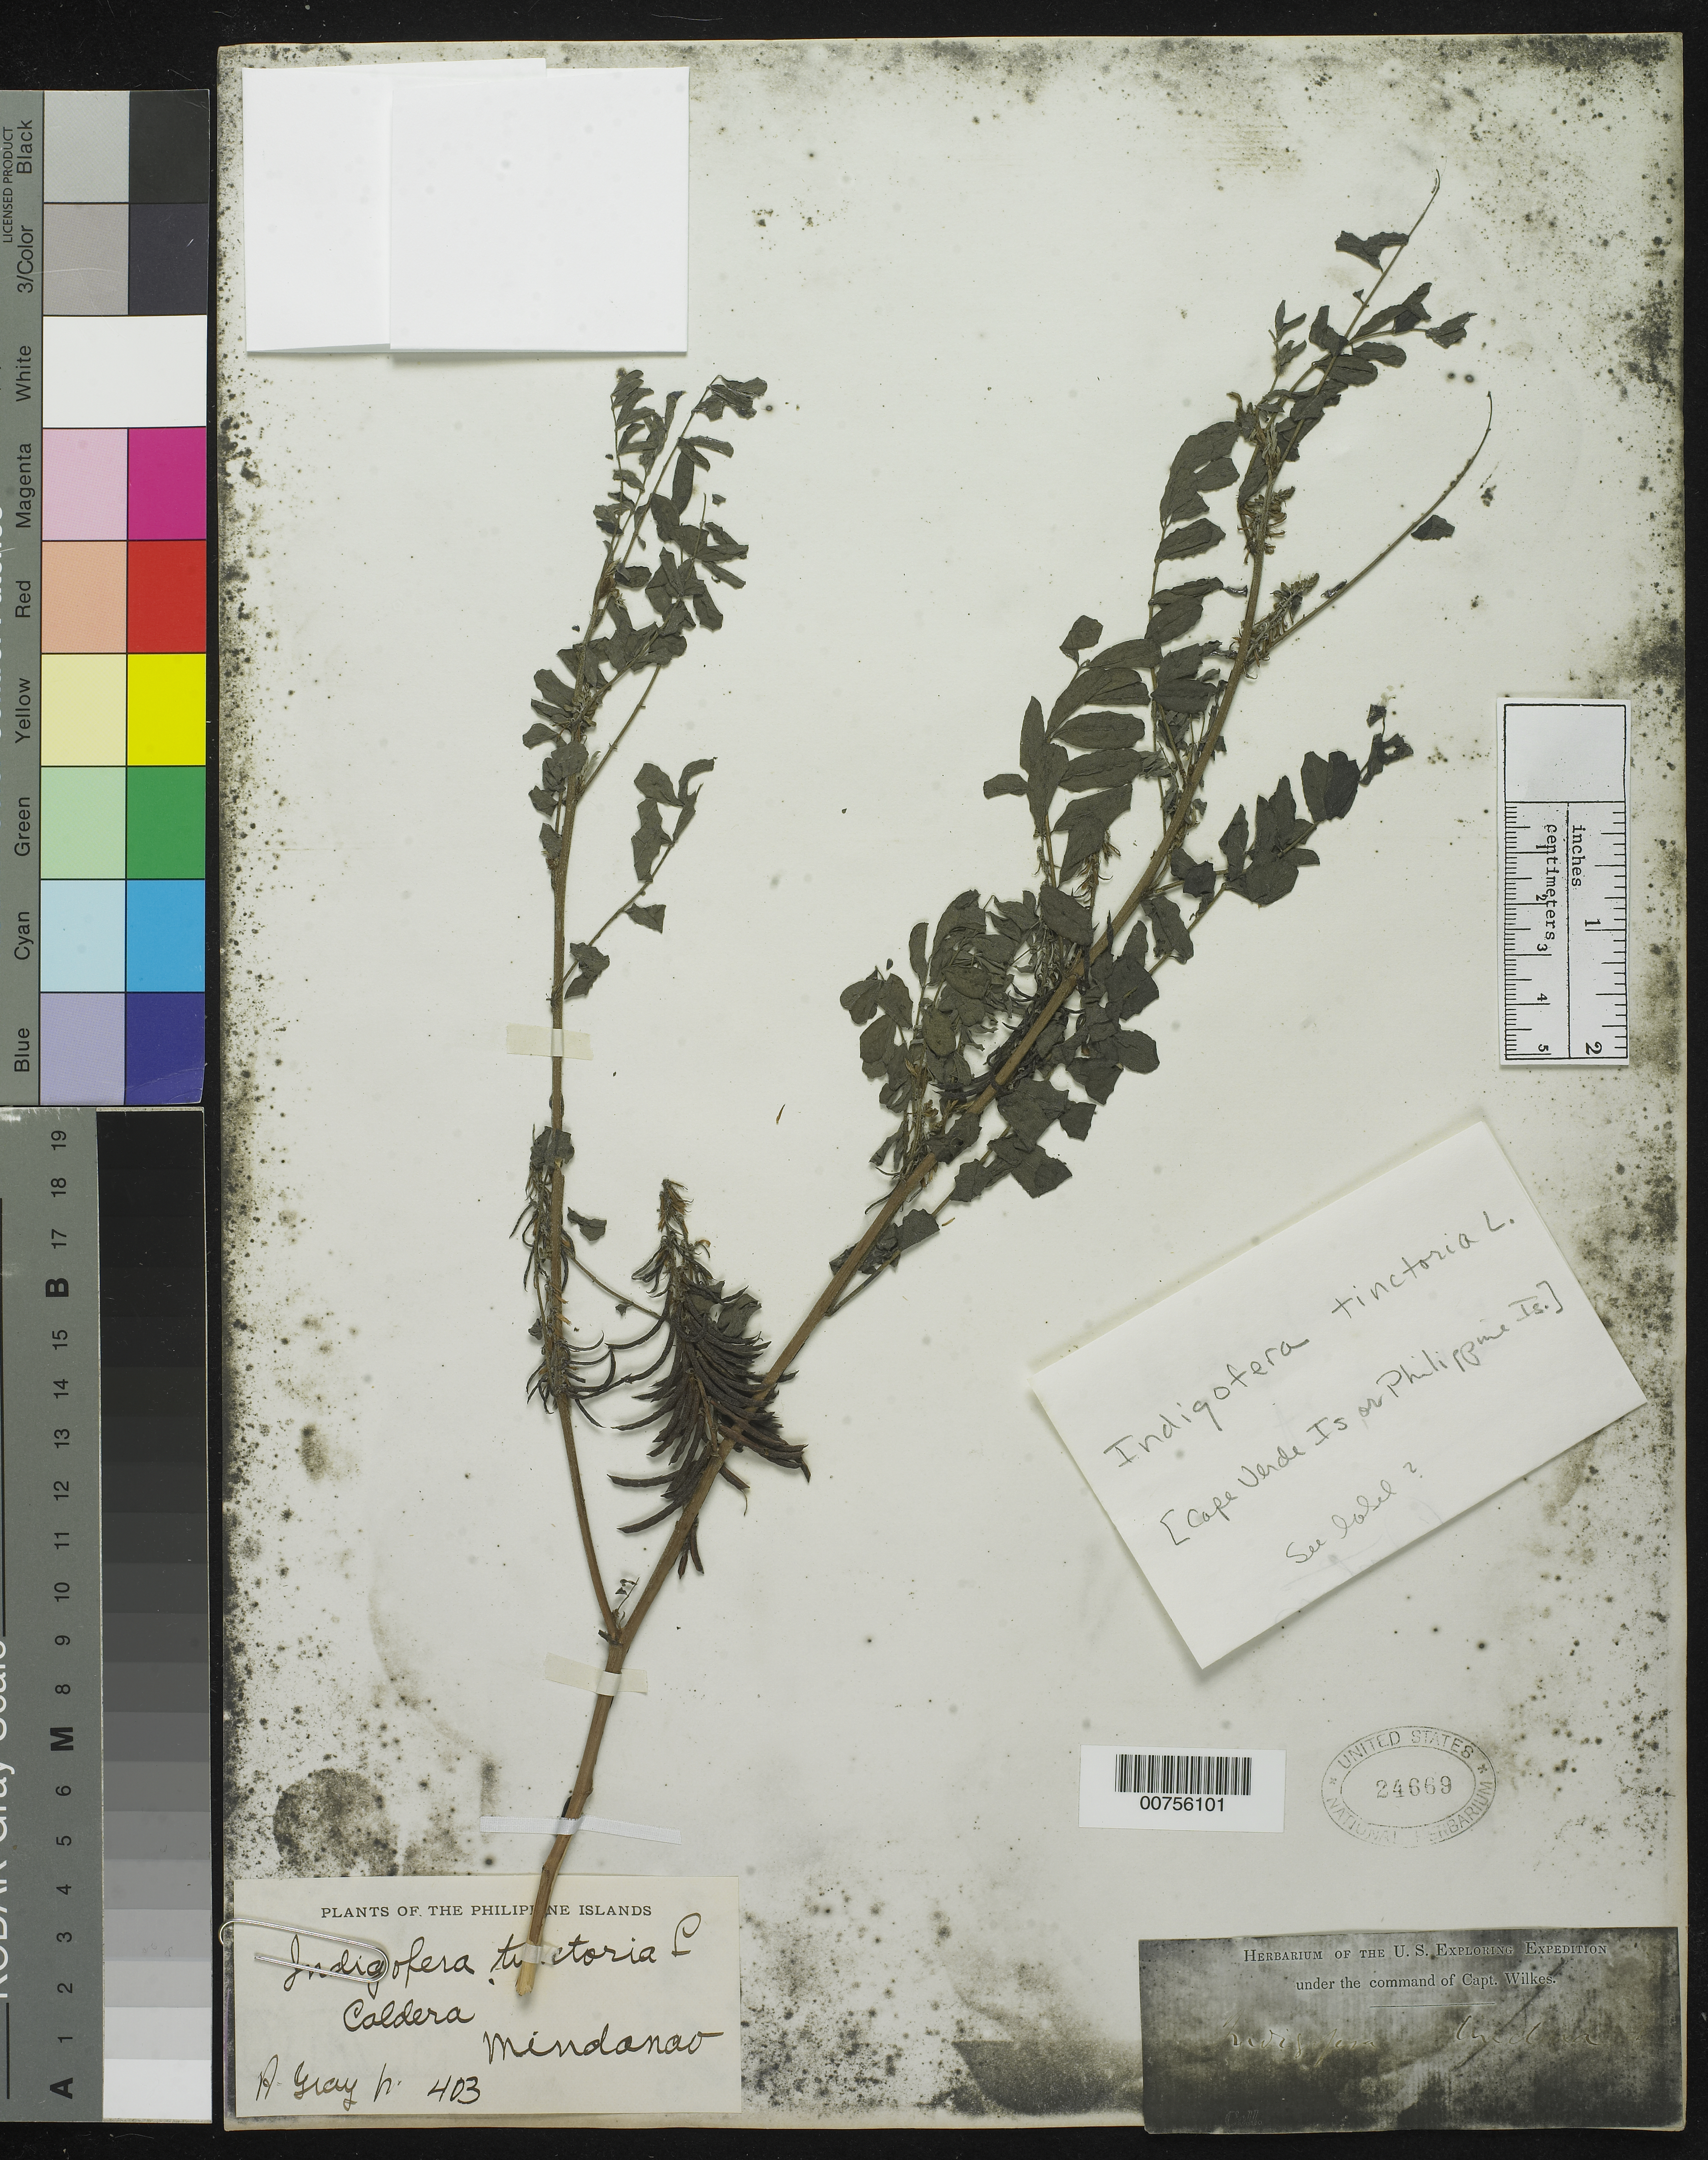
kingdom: Plantae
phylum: Tracheophyta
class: Magnoliopsida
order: Fabales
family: Fabaceae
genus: Indigofera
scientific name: Indigofera tinctoria sensu Naves non L.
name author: Naves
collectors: Wilkes Explor. Exped.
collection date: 1838/1842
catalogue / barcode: US 24669